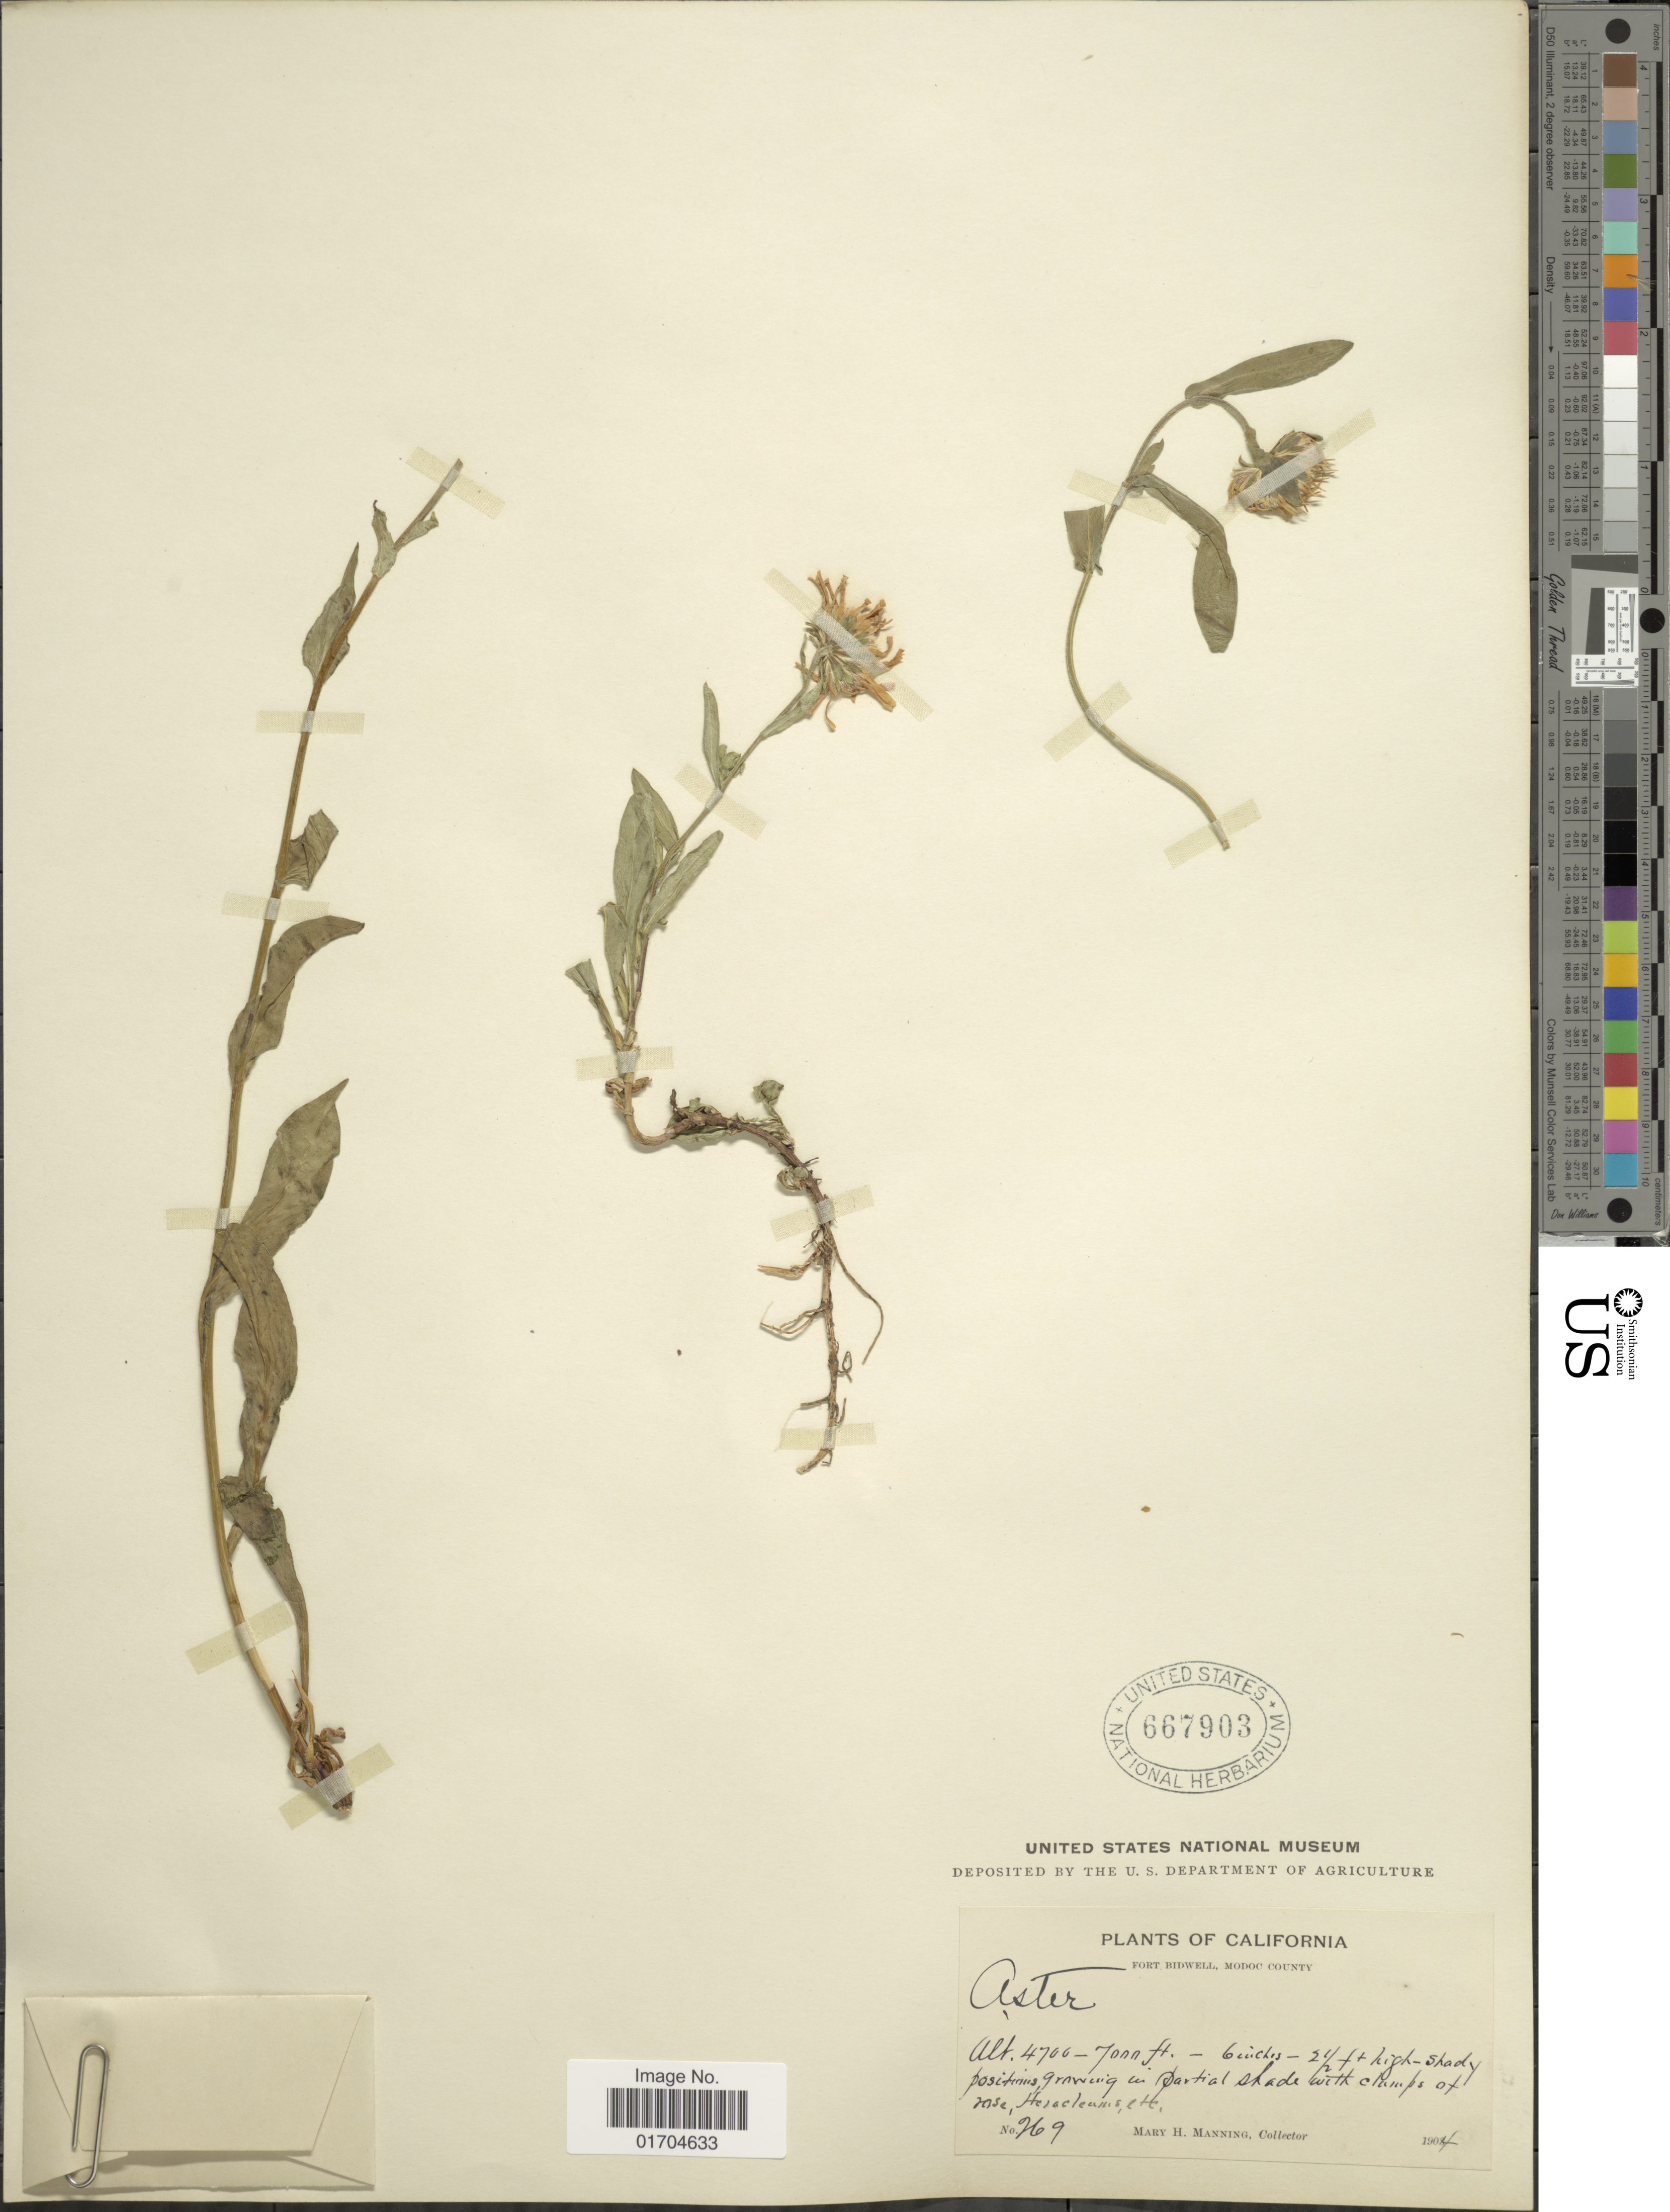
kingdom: Plantae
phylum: Tracheophyta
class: Magnoliopsida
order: Asterales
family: Asteraceae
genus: Symphyotrichum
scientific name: Symphyotrichum sp.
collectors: M. Manning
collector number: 269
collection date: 1904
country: United States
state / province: California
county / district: Modoc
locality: Fort Bidwell, Modoc County.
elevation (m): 1433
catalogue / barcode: US 667903